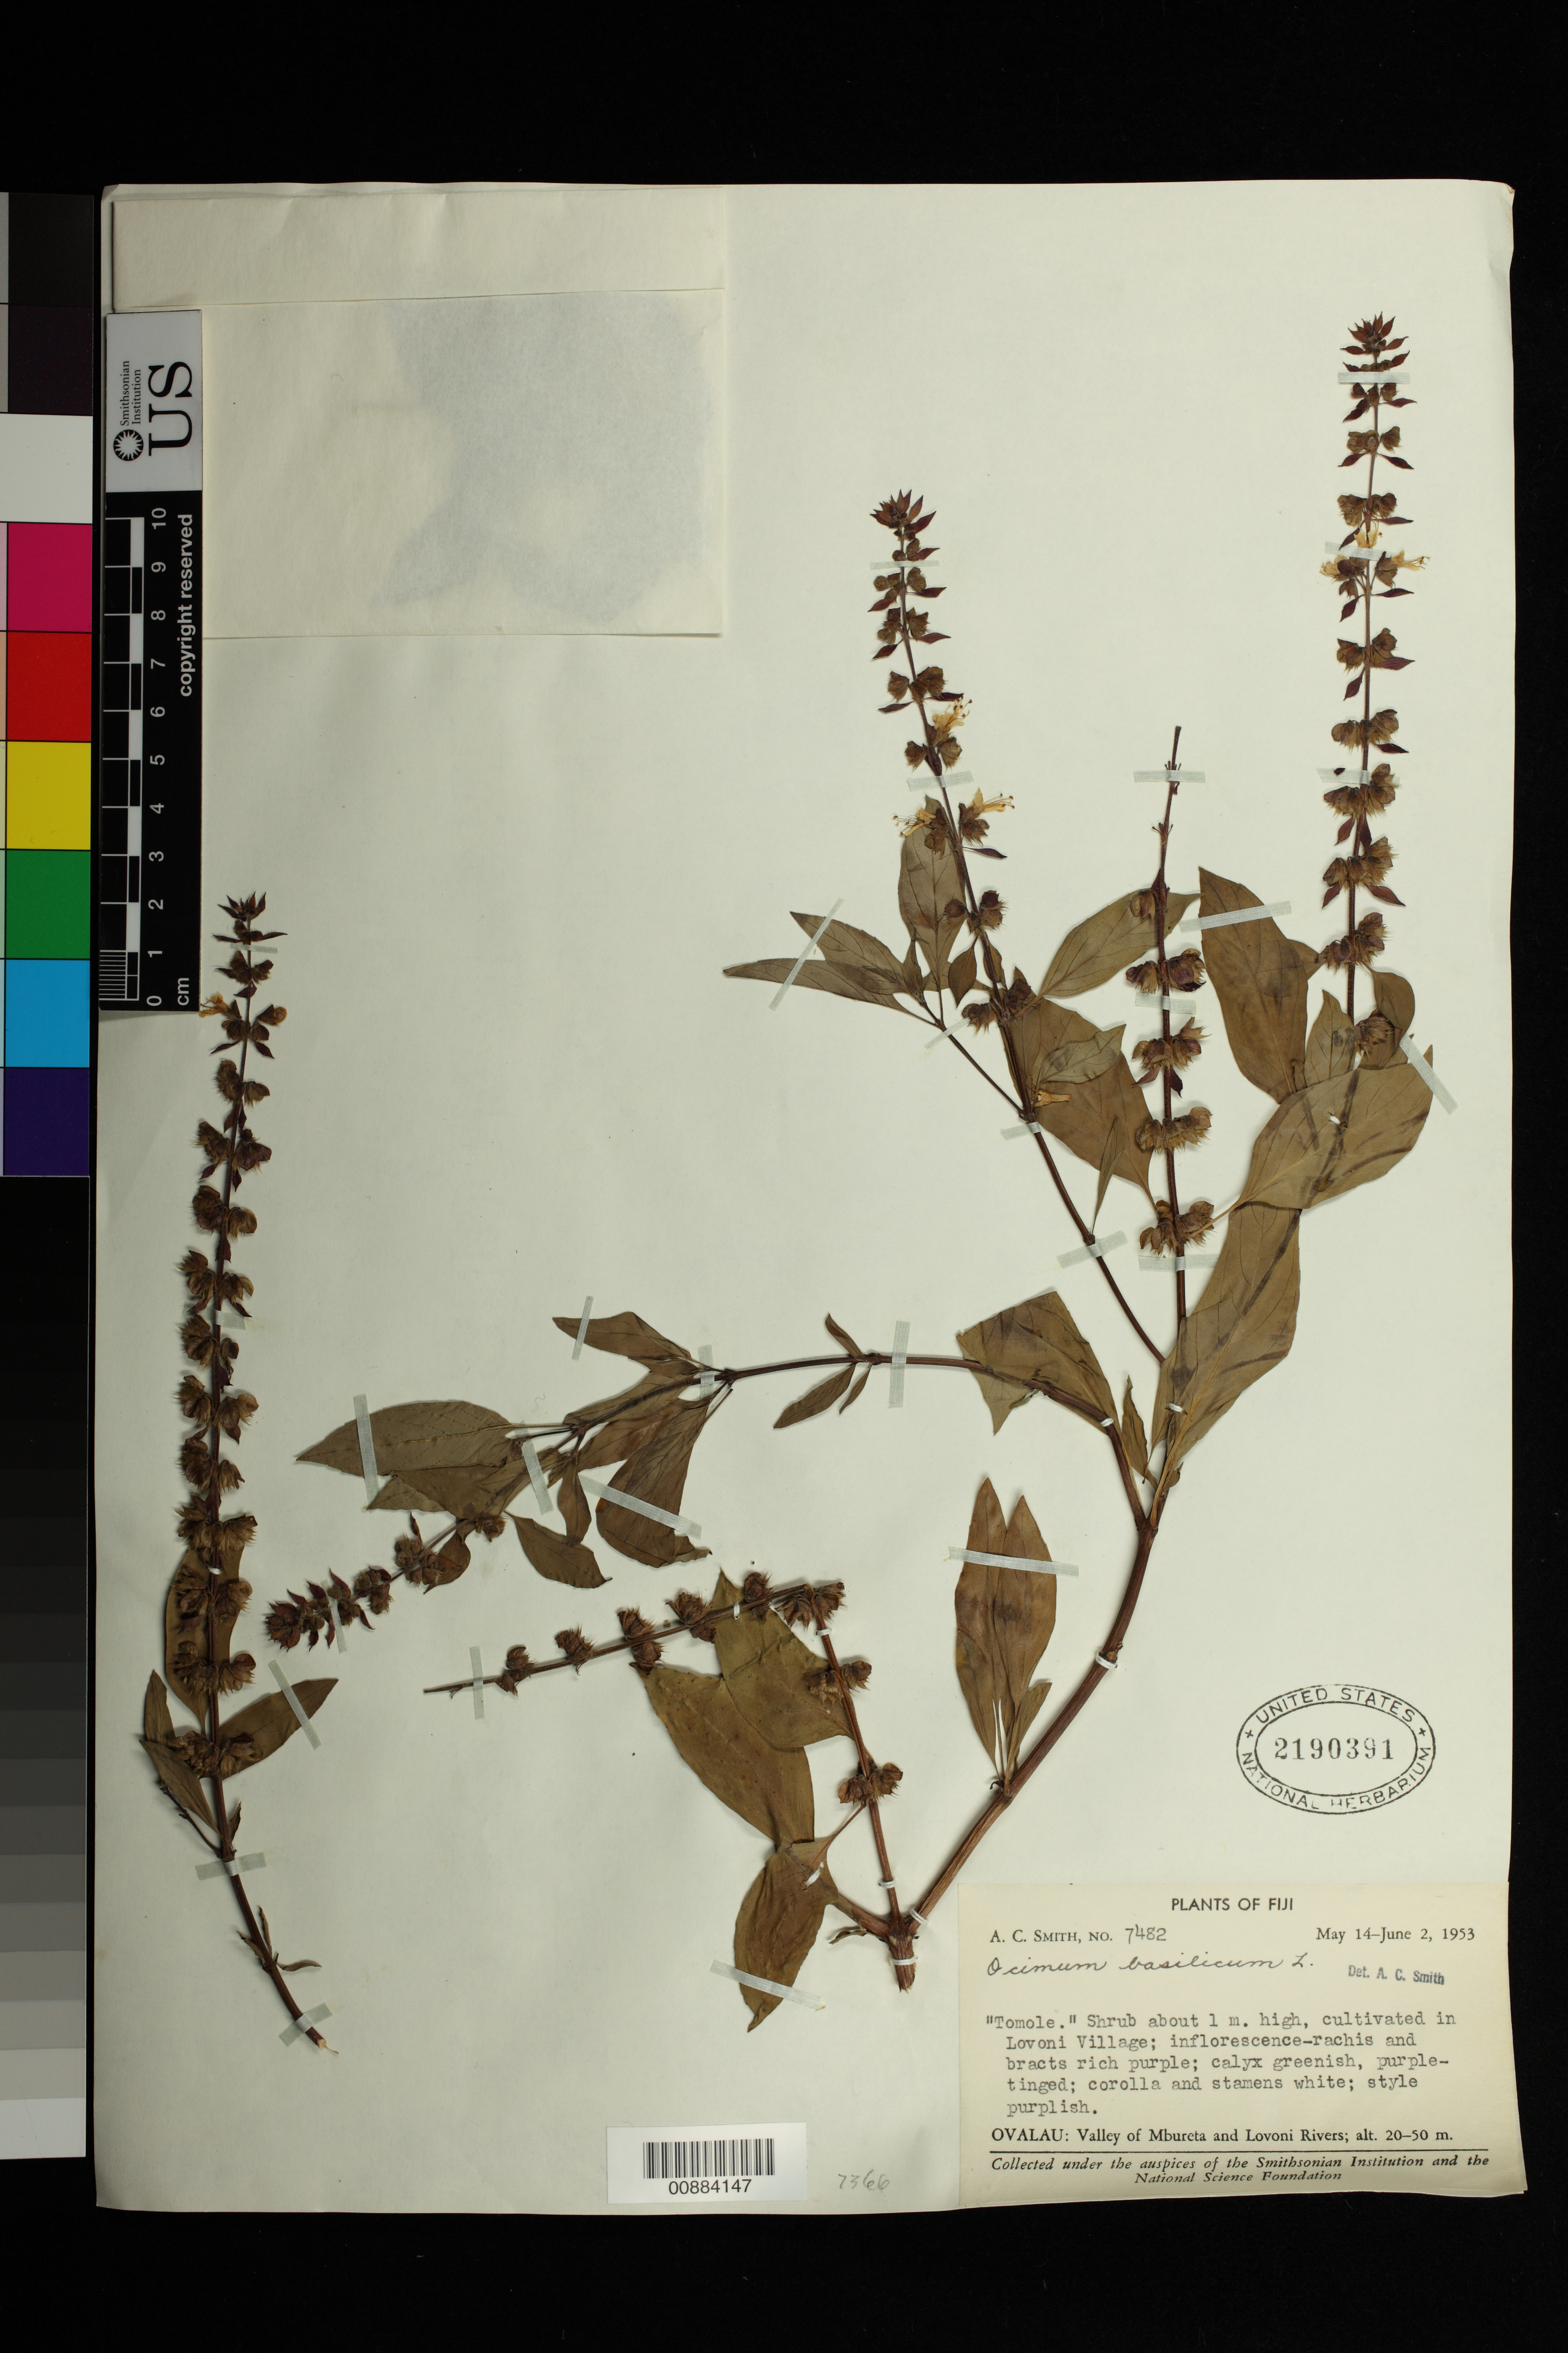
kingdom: Plantae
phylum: Tracheophyta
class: Magnoliopsida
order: Lamiales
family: Lamiaceae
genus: Ocimum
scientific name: Ocimum basilicum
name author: L.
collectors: C. A. Smith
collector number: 7482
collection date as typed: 14 May 1953 to 02 Jun 1953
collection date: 1953-05-14/1953-06-02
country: Fiji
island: Ovalau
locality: Valley of Mbureta and Lovoni Rivers, Lovoni village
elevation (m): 20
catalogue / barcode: US 2190391